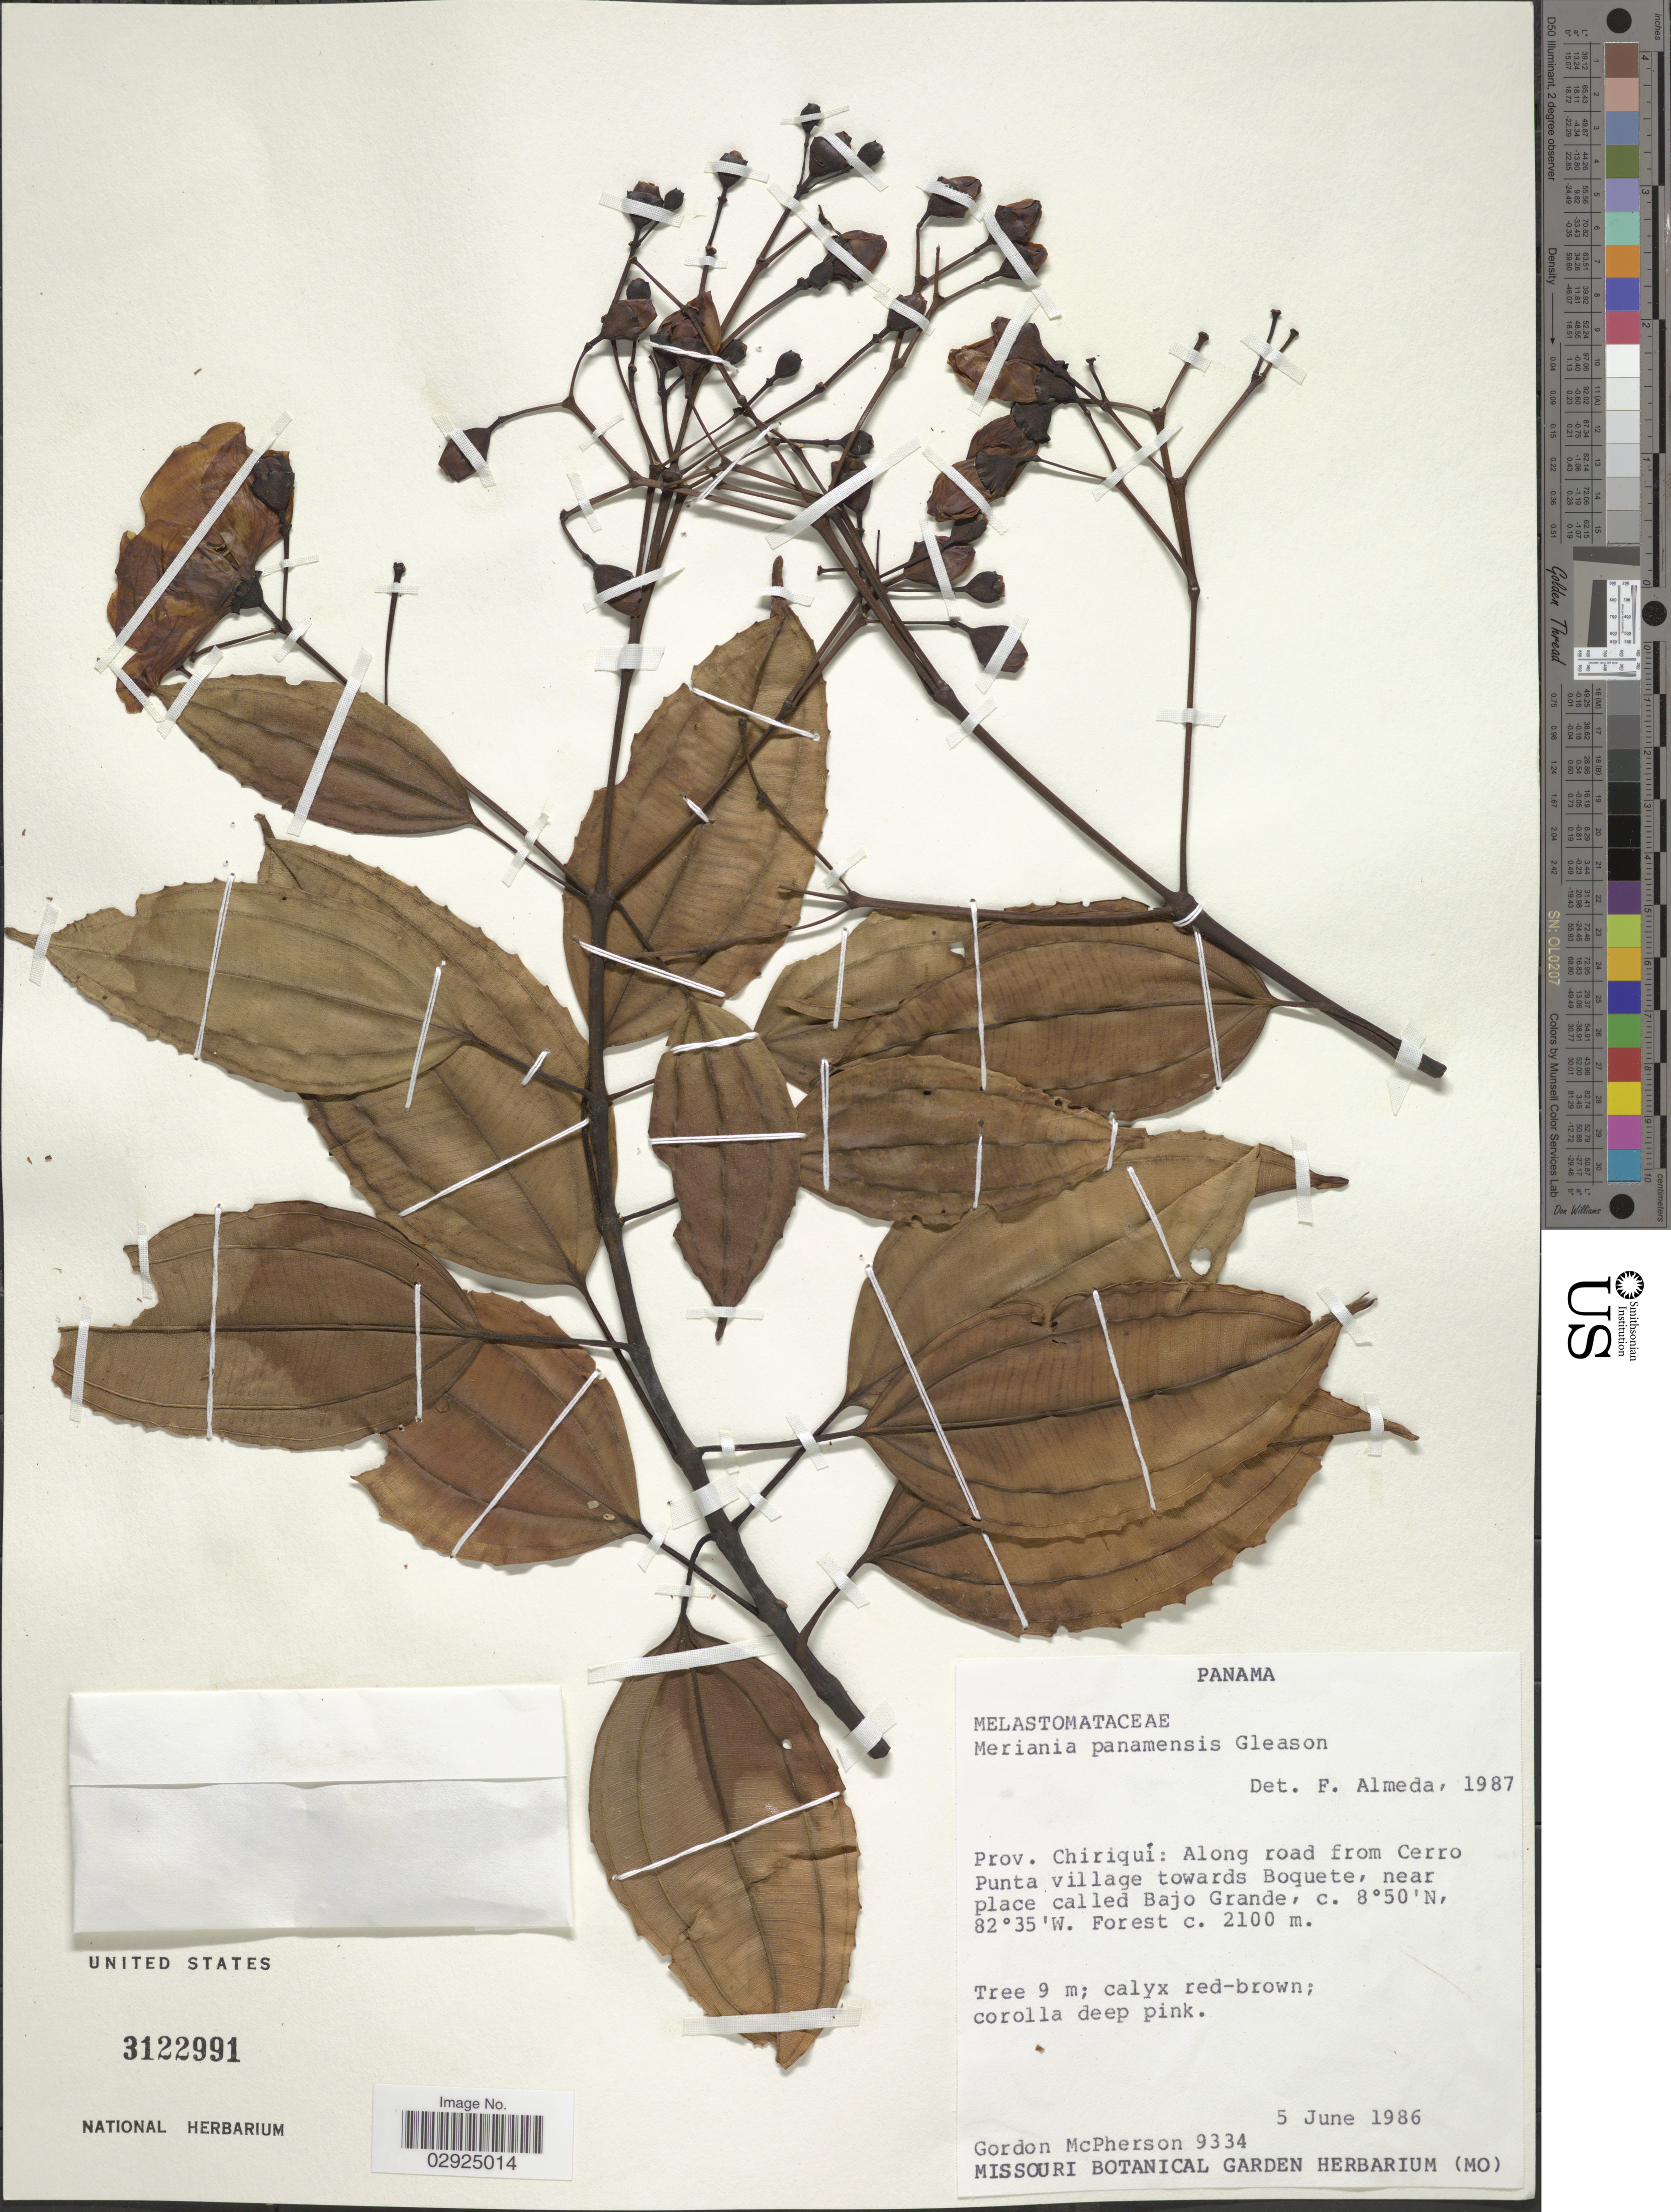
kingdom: Plantae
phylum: Tracheophyta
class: Magnoliopsida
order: Myrtales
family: Melastomataceae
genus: Meriania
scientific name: Meriania panamensis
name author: Gleason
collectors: G. D. McPherson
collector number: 9334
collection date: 1986-06-05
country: Panama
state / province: Chiriqui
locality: Prov. Chiriquí: Along road from Cerro Punta village towards Boquete, near place called Bajo Grande.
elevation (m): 2100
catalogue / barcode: US 3122991